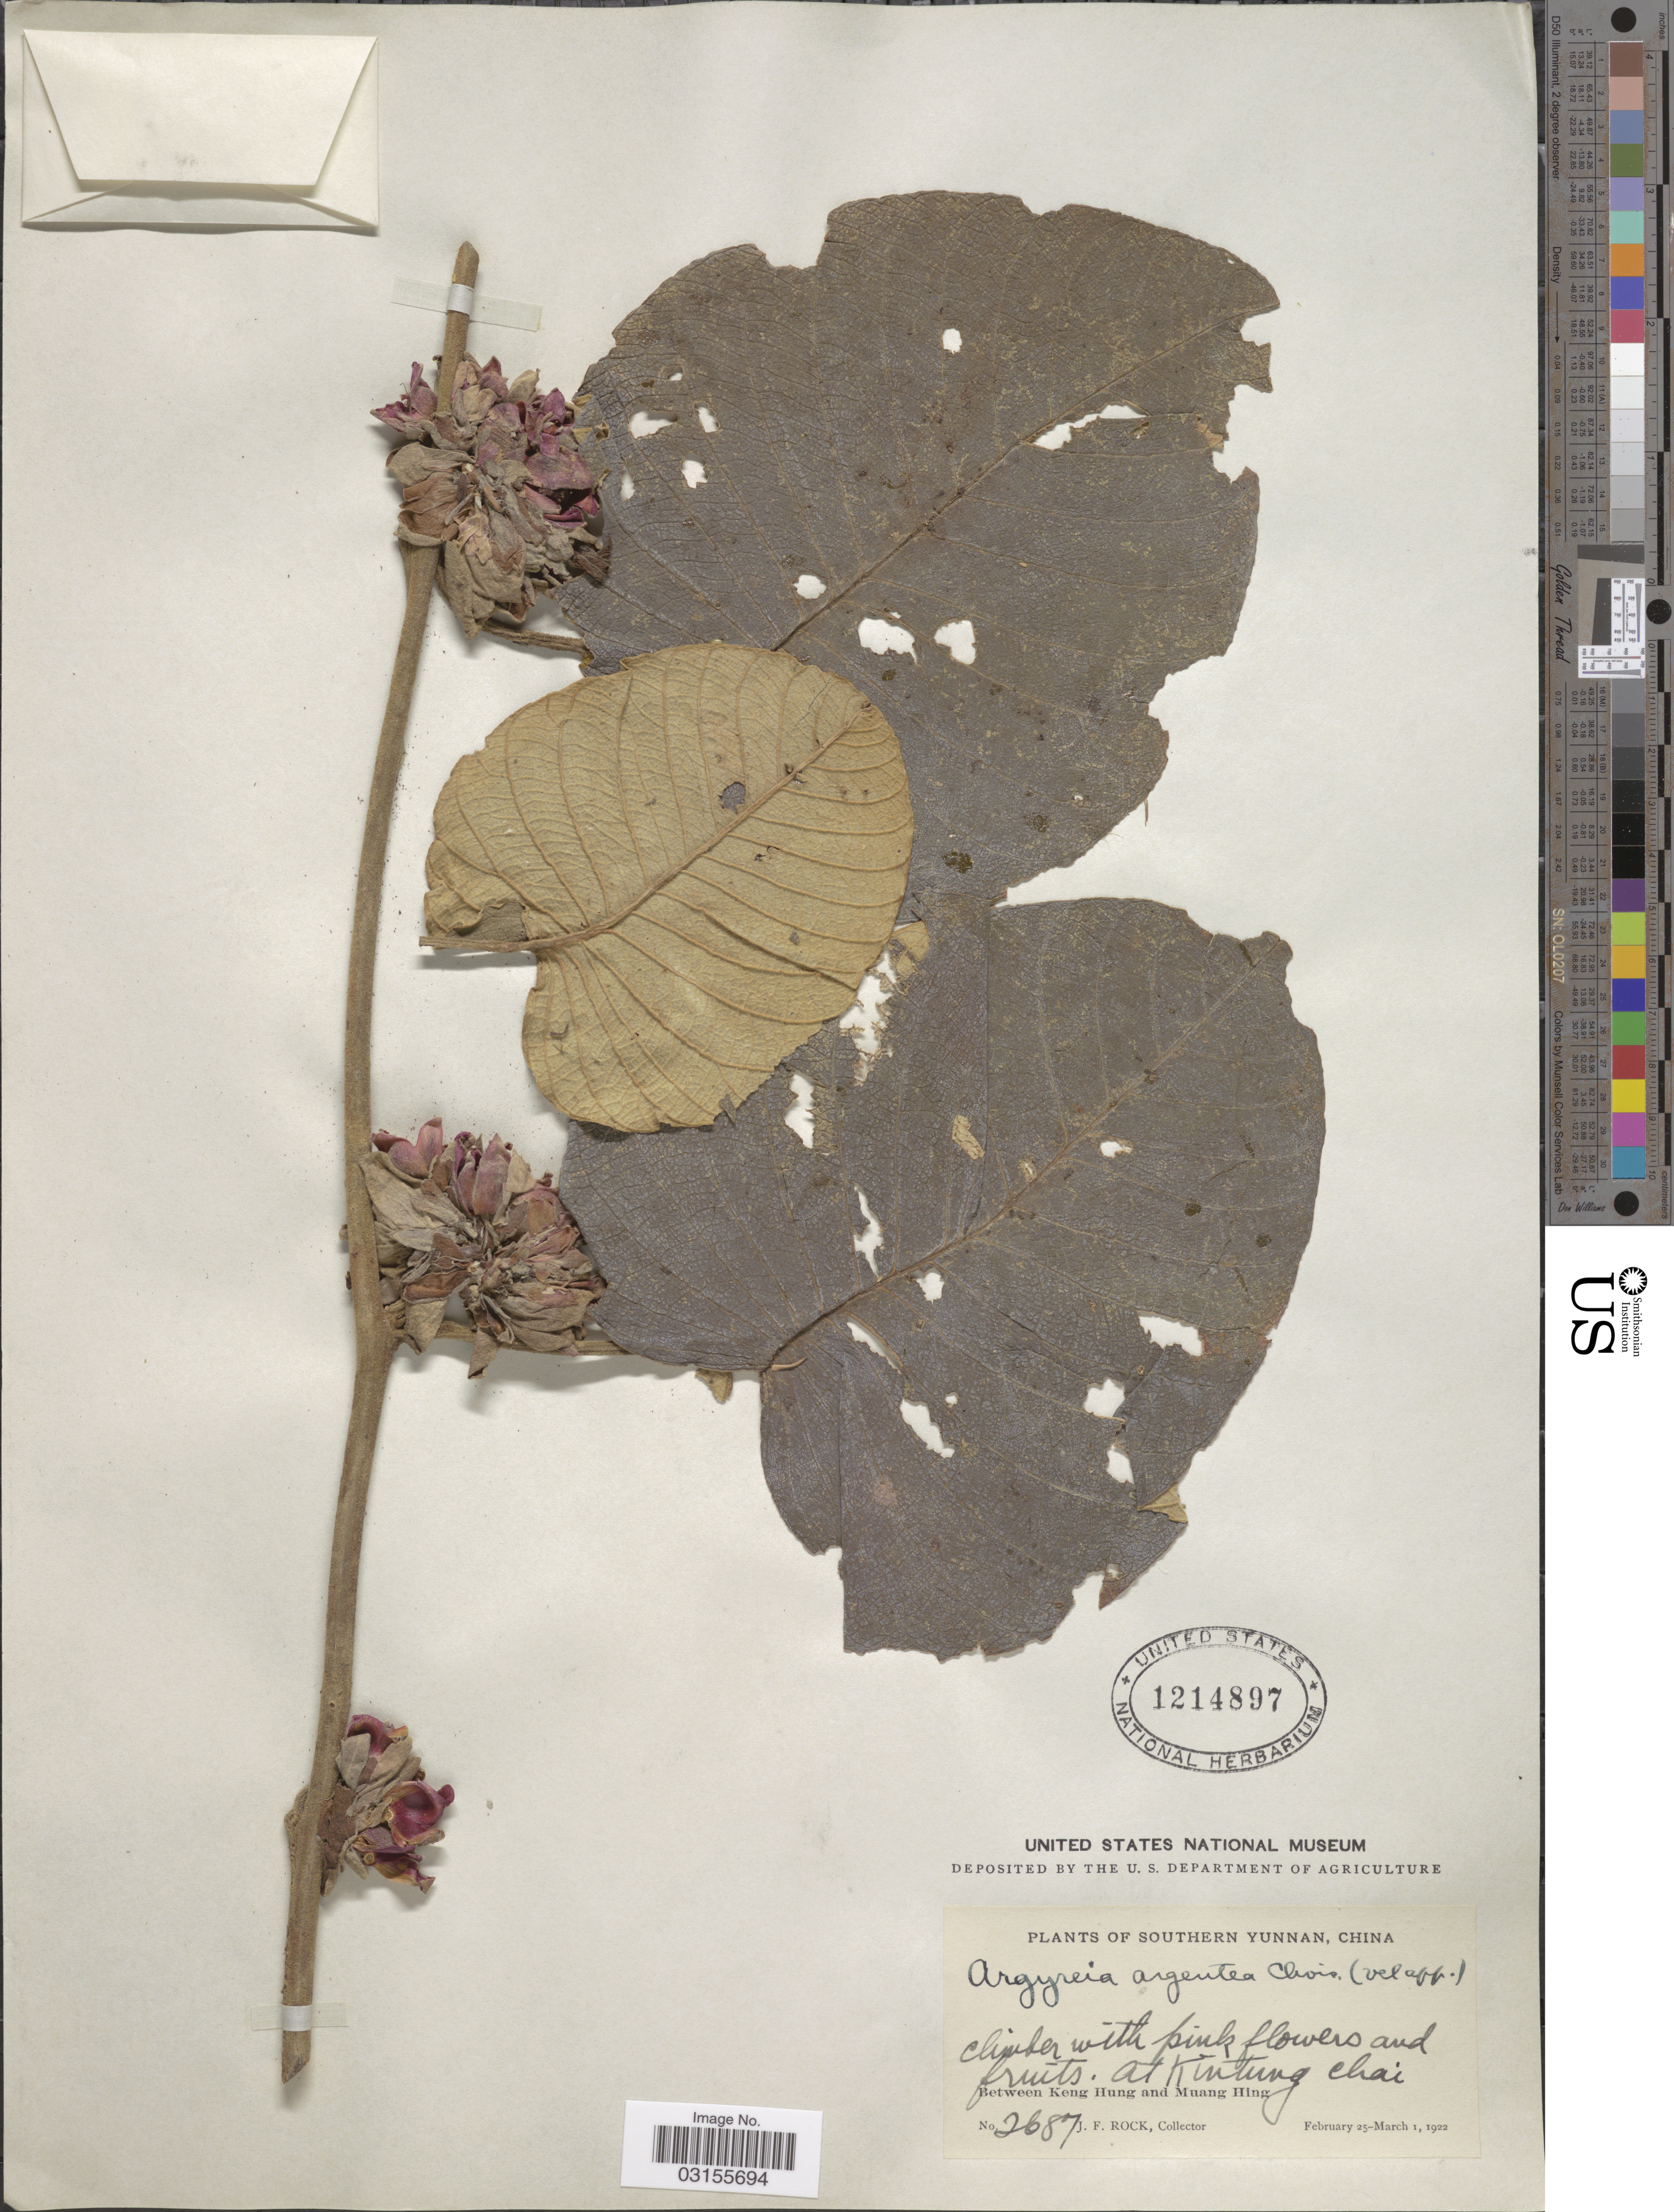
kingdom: Plantae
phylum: Tracheophyta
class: Magnoliopsida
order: Solanales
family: Convolvulaceae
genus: Argyreia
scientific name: Argyreia argentea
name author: (Roxb.) Sweet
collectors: J. Rock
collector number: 2687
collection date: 1922-02-25/1922-03-01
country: China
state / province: Yunnan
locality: Southern Yunnan. At Kintung chai. Between Keng Hung and Muang Hing.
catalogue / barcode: US 1214897